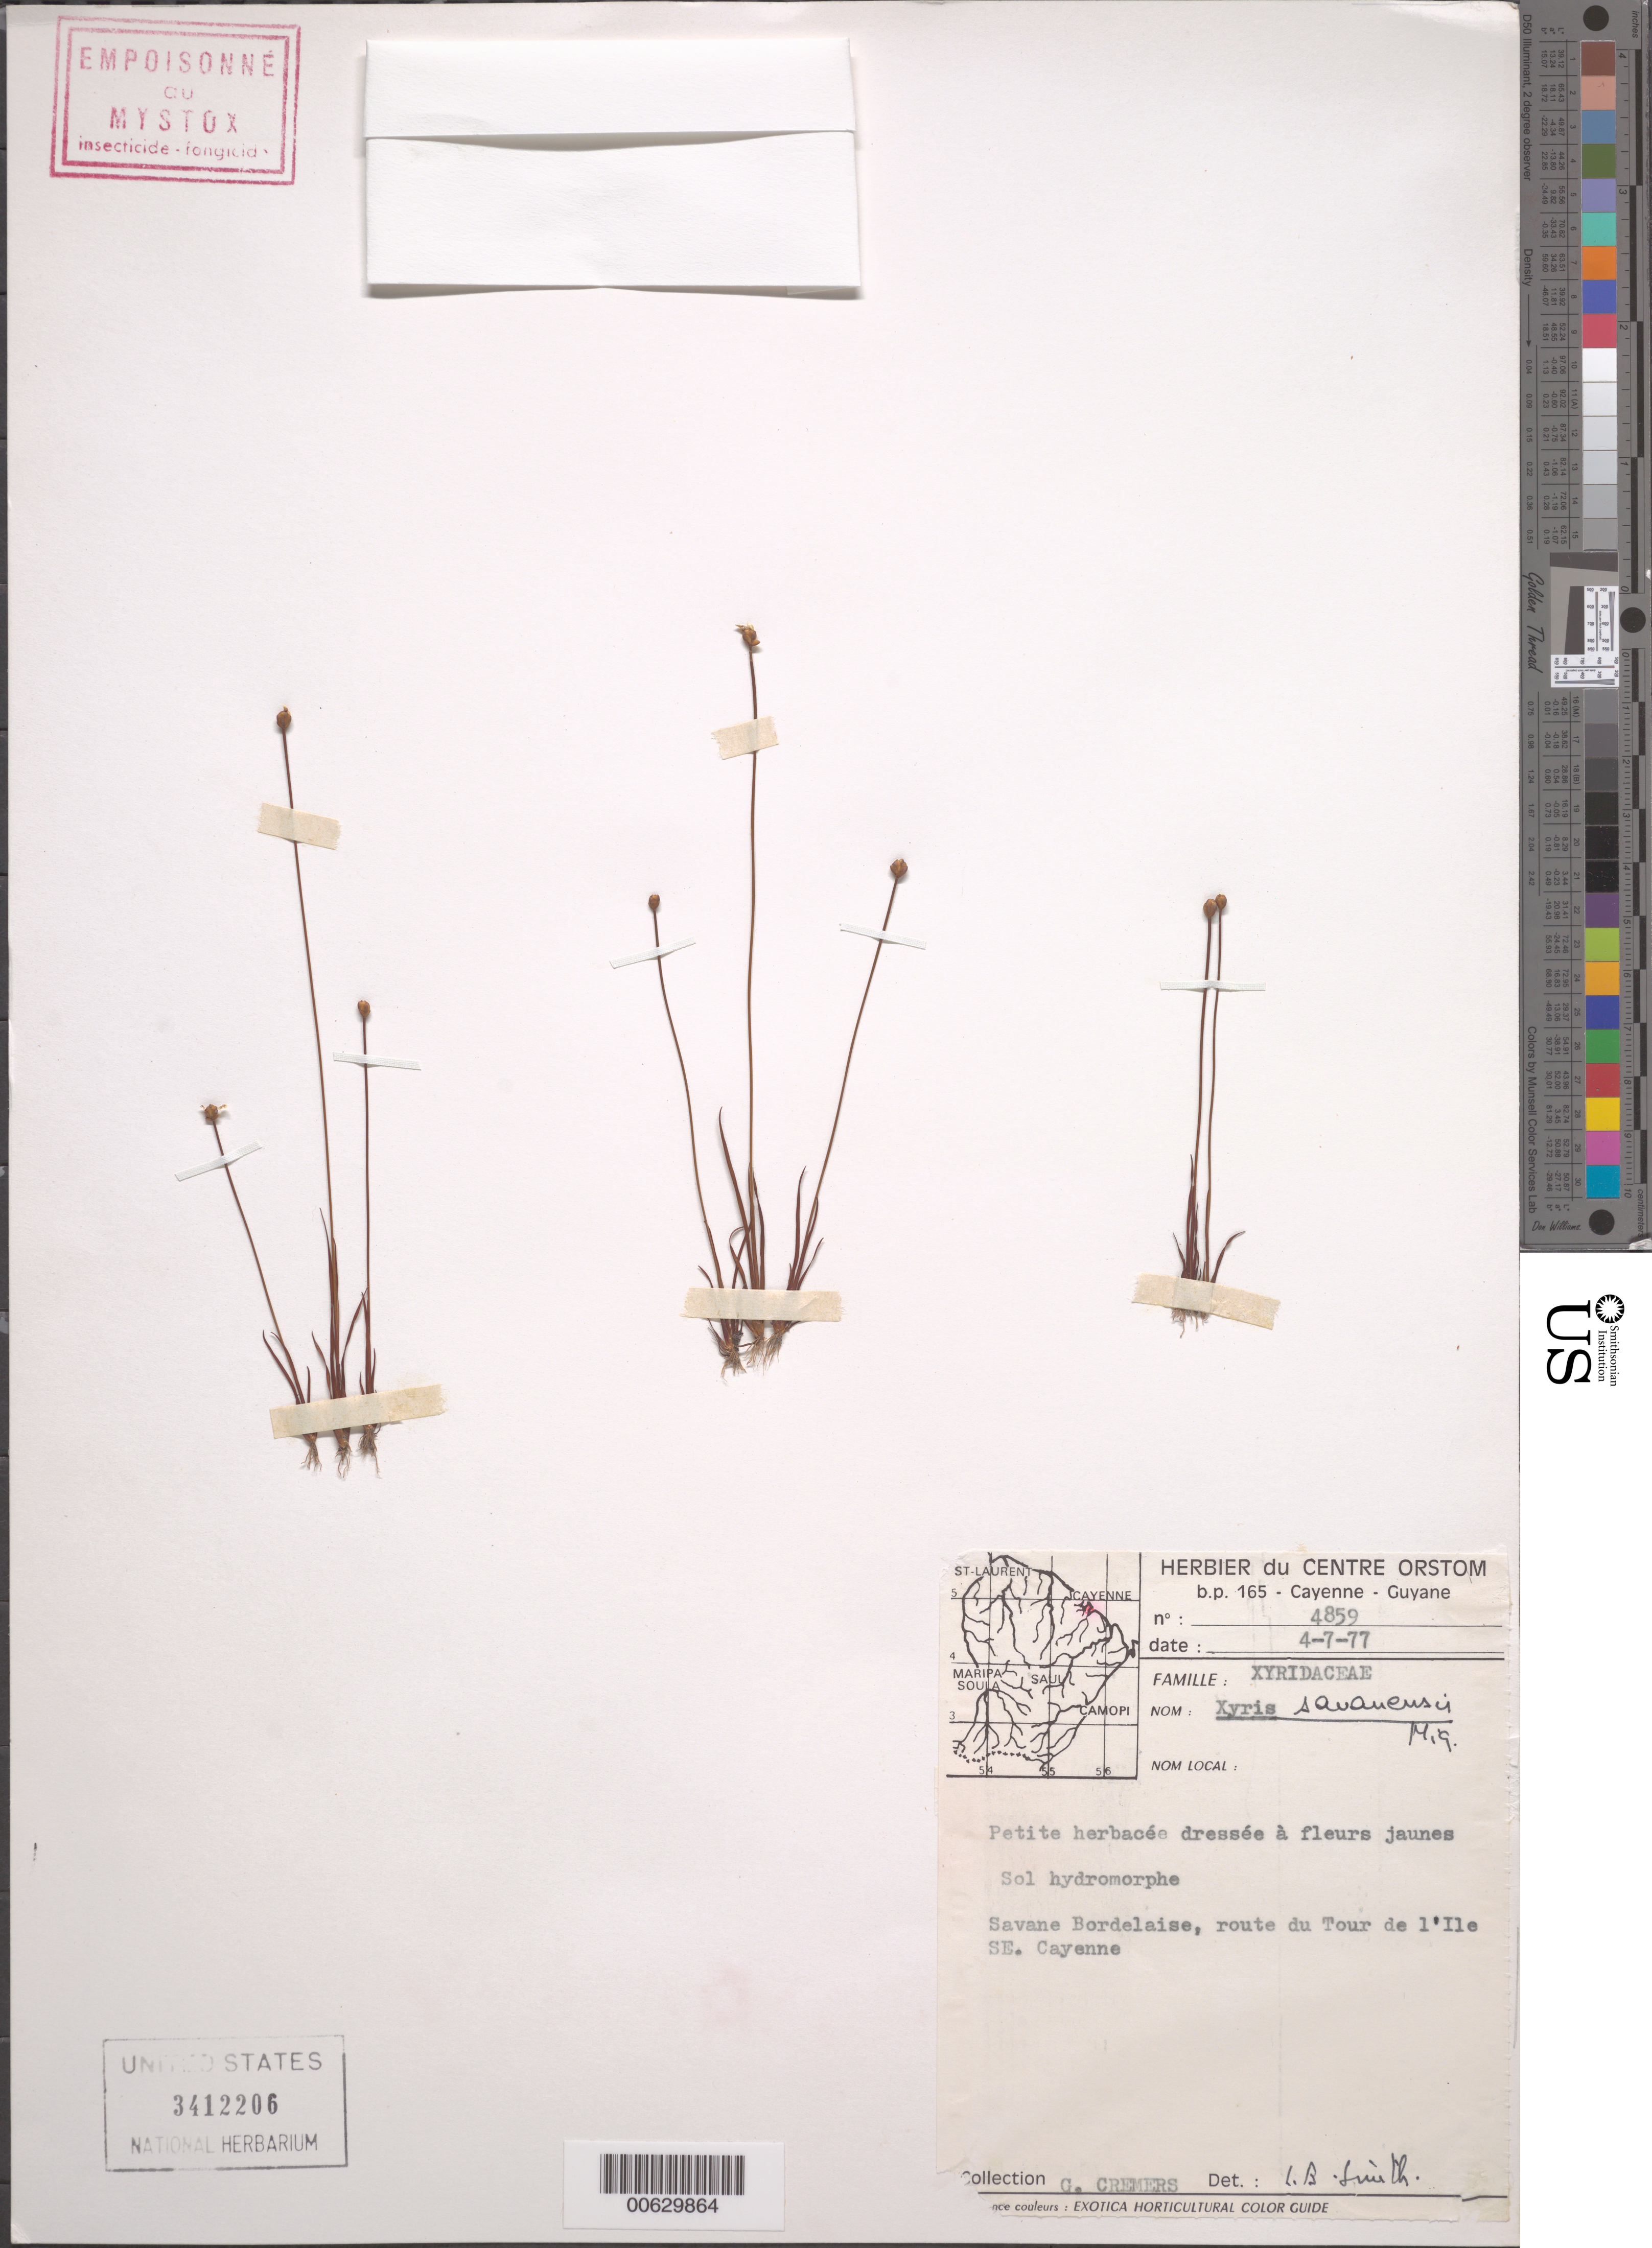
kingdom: Plantae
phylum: Tracheophyta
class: Liliopsida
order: Poales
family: Xyridaceae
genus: Xyris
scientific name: Xyris savanensis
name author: Miq.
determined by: Smith, Lyman B., (US), NMNH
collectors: G. Cremers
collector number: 4859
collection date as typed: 4-Jul-77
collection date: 1977-07-04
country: French Guiana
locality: Savane Bordelaise, route du tour d'Ile SE Cayenne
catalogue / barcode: US 3412206